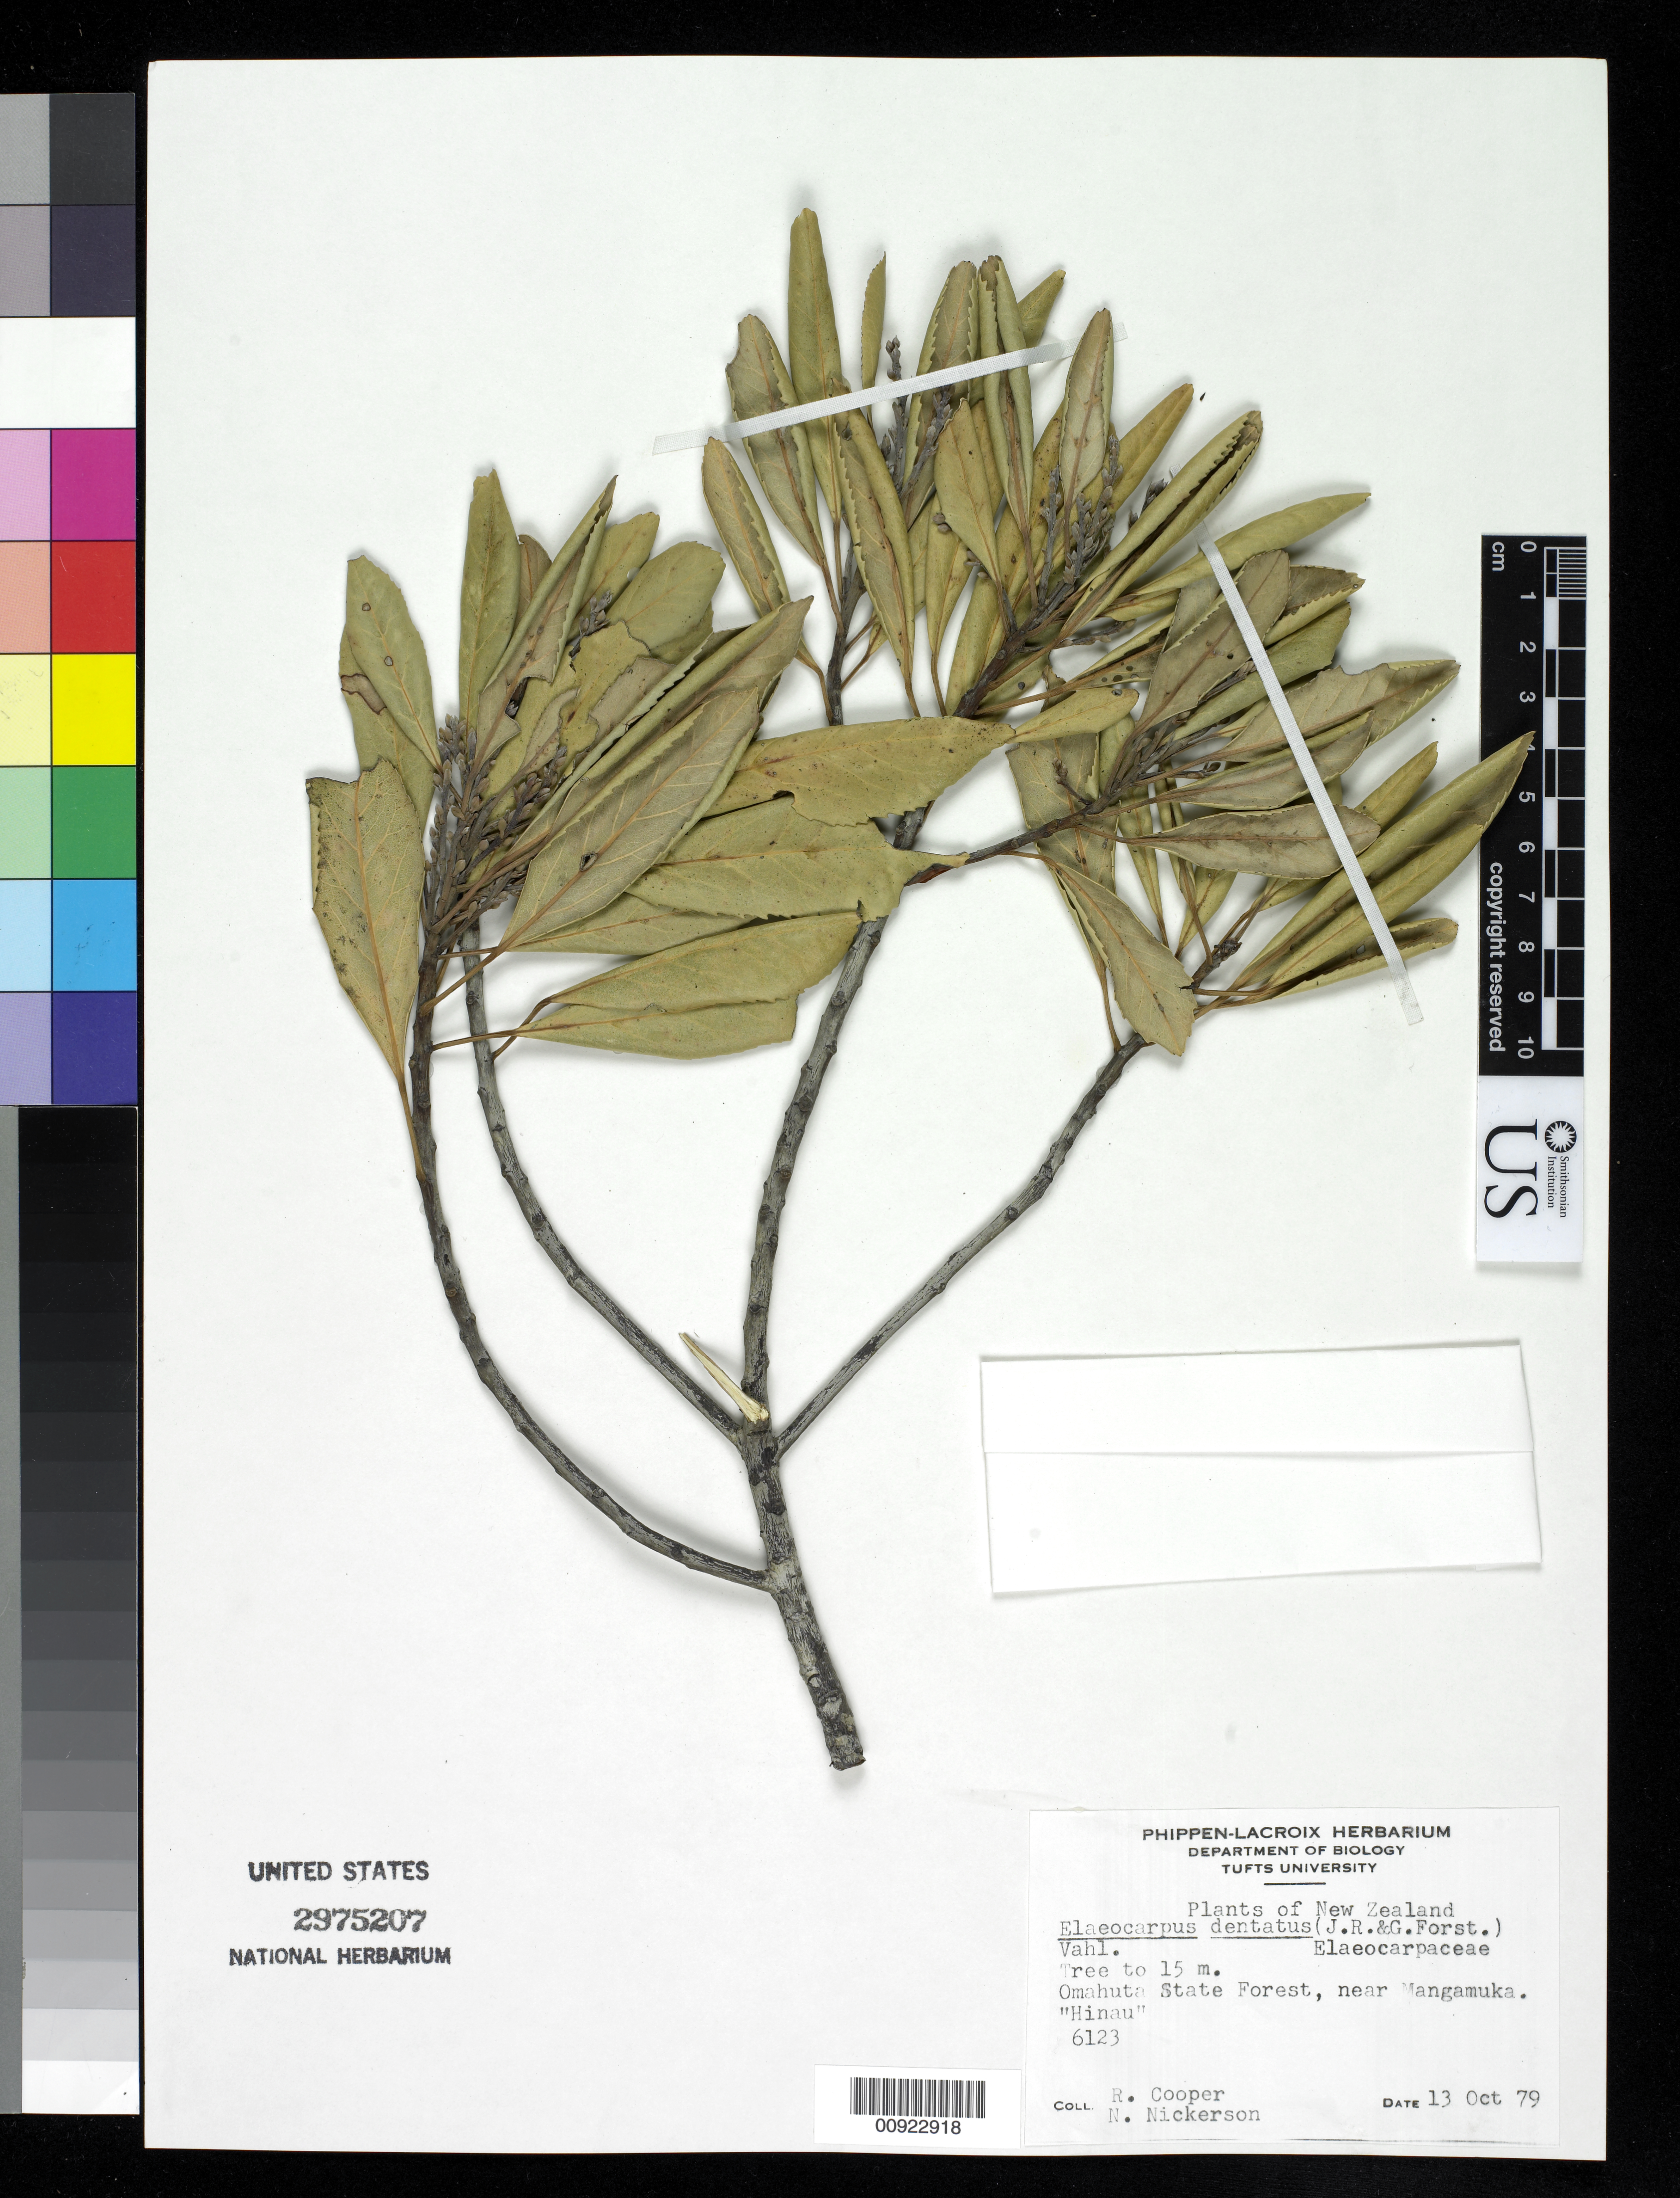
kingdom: Plantae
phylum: Tracheophyta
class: Magnoliopsida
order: Oxalidales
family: Elaeocarpaceae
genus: Elaeocarpus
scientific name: Elaeocarpus dentatus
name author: (J.R. Forst. & G. Forst.) Vahl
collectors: R. Cooper & N. Nickerson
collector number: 6123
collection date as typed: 13 Oct 1979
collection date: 1979-10-13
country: New Zealand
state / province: Northland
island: North I.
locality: Omahuta State Forest, near Mangamuka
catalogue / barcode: US 2975207